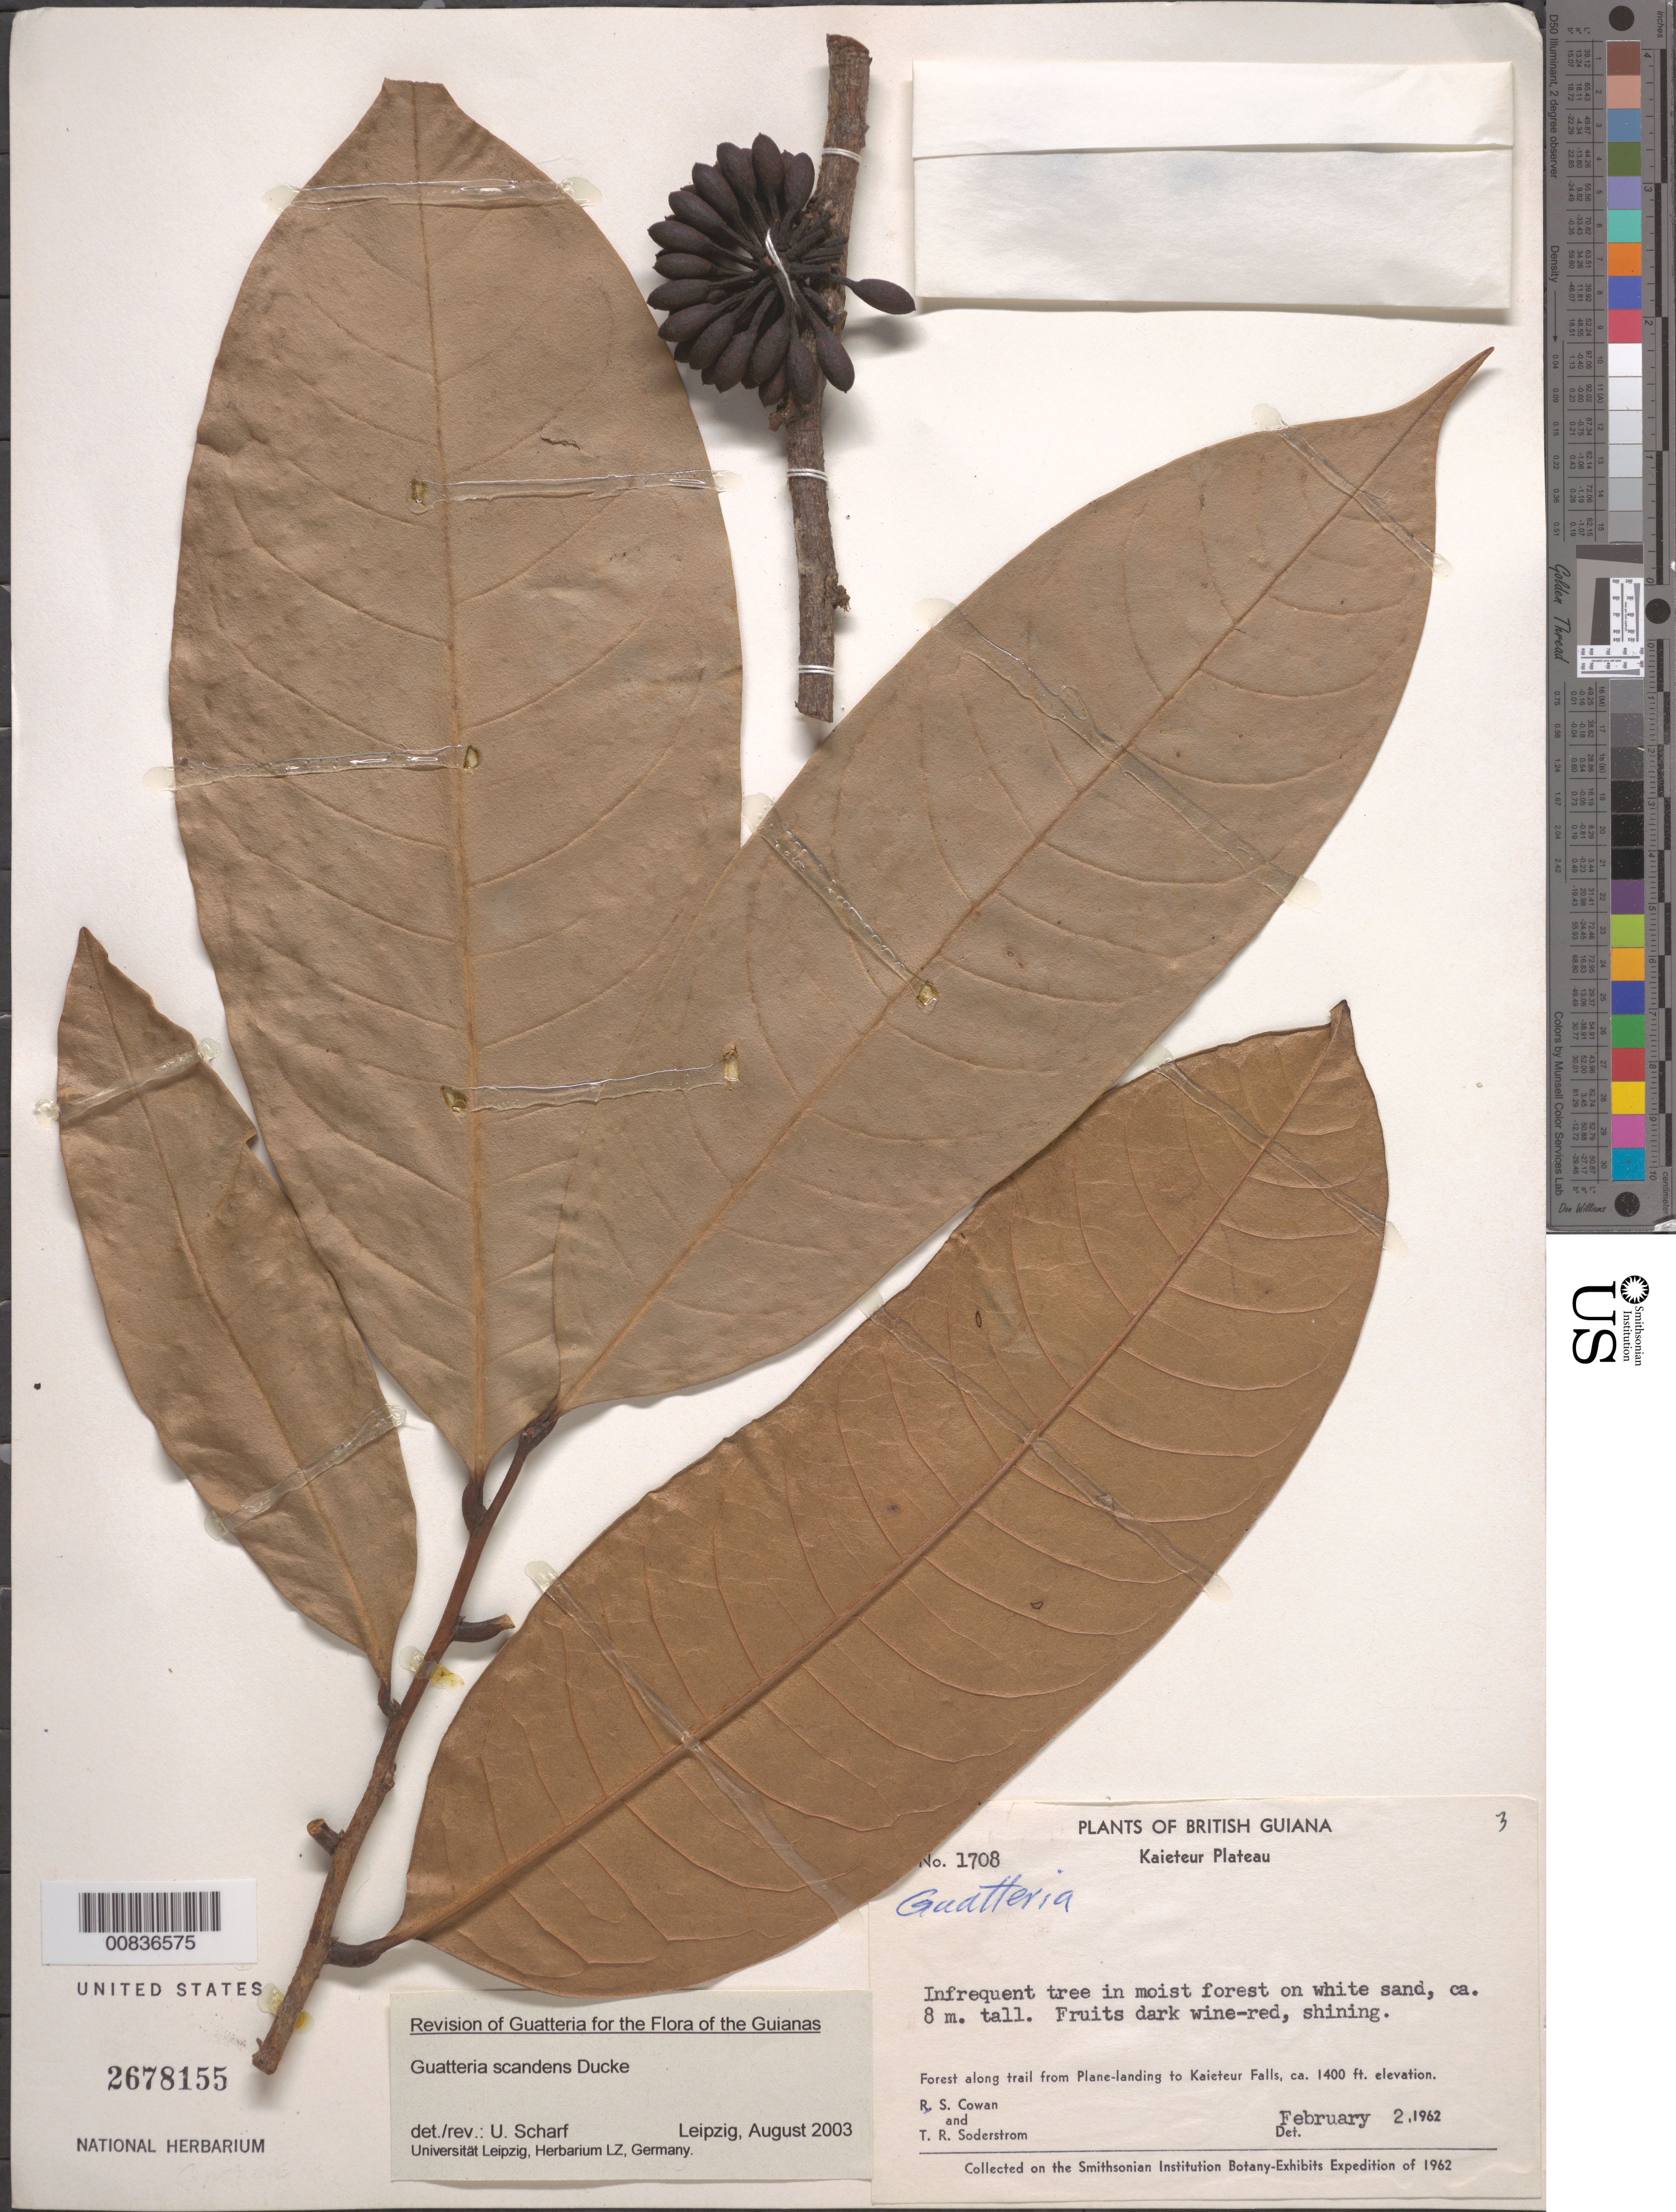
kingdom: Plantae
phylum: Tracheophyta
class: Magnoliopsida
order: Magnoliales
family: Annonaceae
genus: Guatteria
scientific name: Guatteria scandens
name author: Ducke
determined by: Scharf, U.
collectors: R. S. Cowan & T. R. Soderstrom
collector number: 1708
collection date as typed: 2-Feb-62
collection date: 1962-02-02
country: Guyana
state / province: Potaro-Siparuni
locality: Kaieteur Plateau, along trail from plane landing to Kaieteur Falls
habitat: Forest along trail; moist forest on white sand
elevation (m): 427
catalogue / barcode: US 2678155